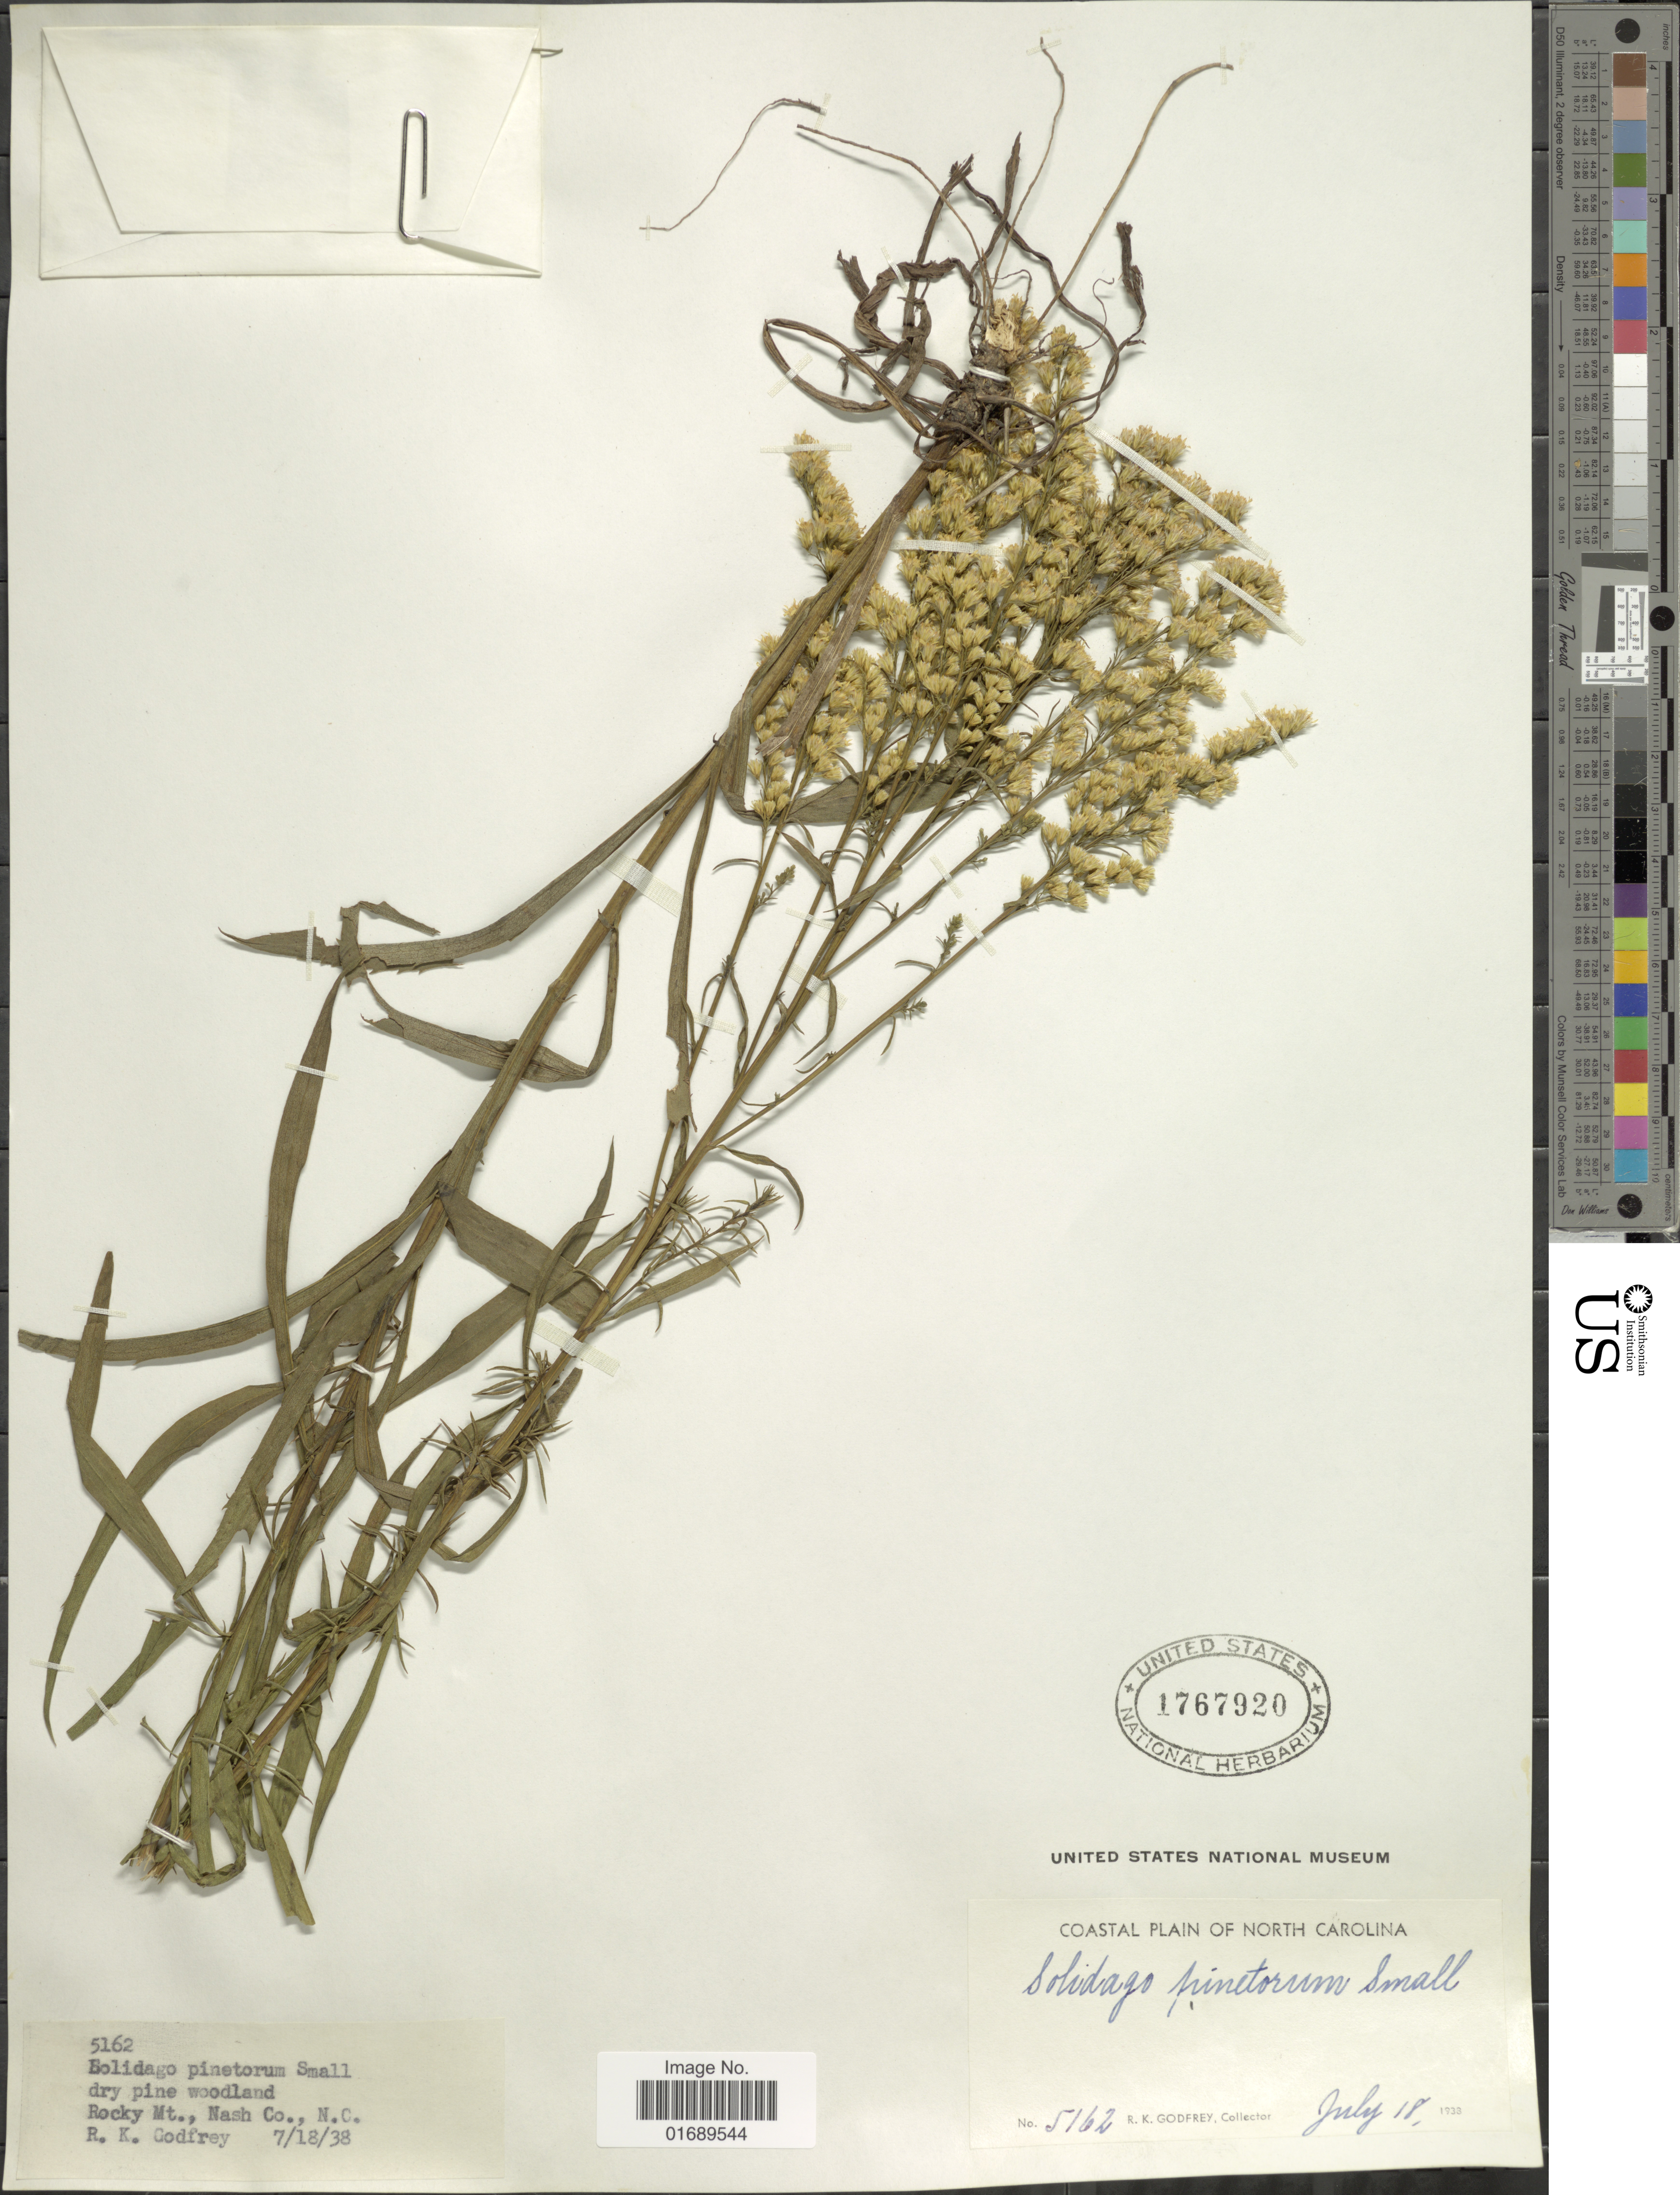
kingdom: Plantae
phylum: Tracheophyta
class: Magnoliopsida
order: Asterales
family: Asteraceae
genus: Solidago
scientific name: Solidago pinetorum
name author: Aiton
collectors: R. K. Godfrey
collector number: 5162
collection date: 1938-07-18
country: United States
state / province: North Carolina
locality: Coastal Plain of North Carolina, Rocky Mt., Nash Co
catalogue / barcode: US 1767920